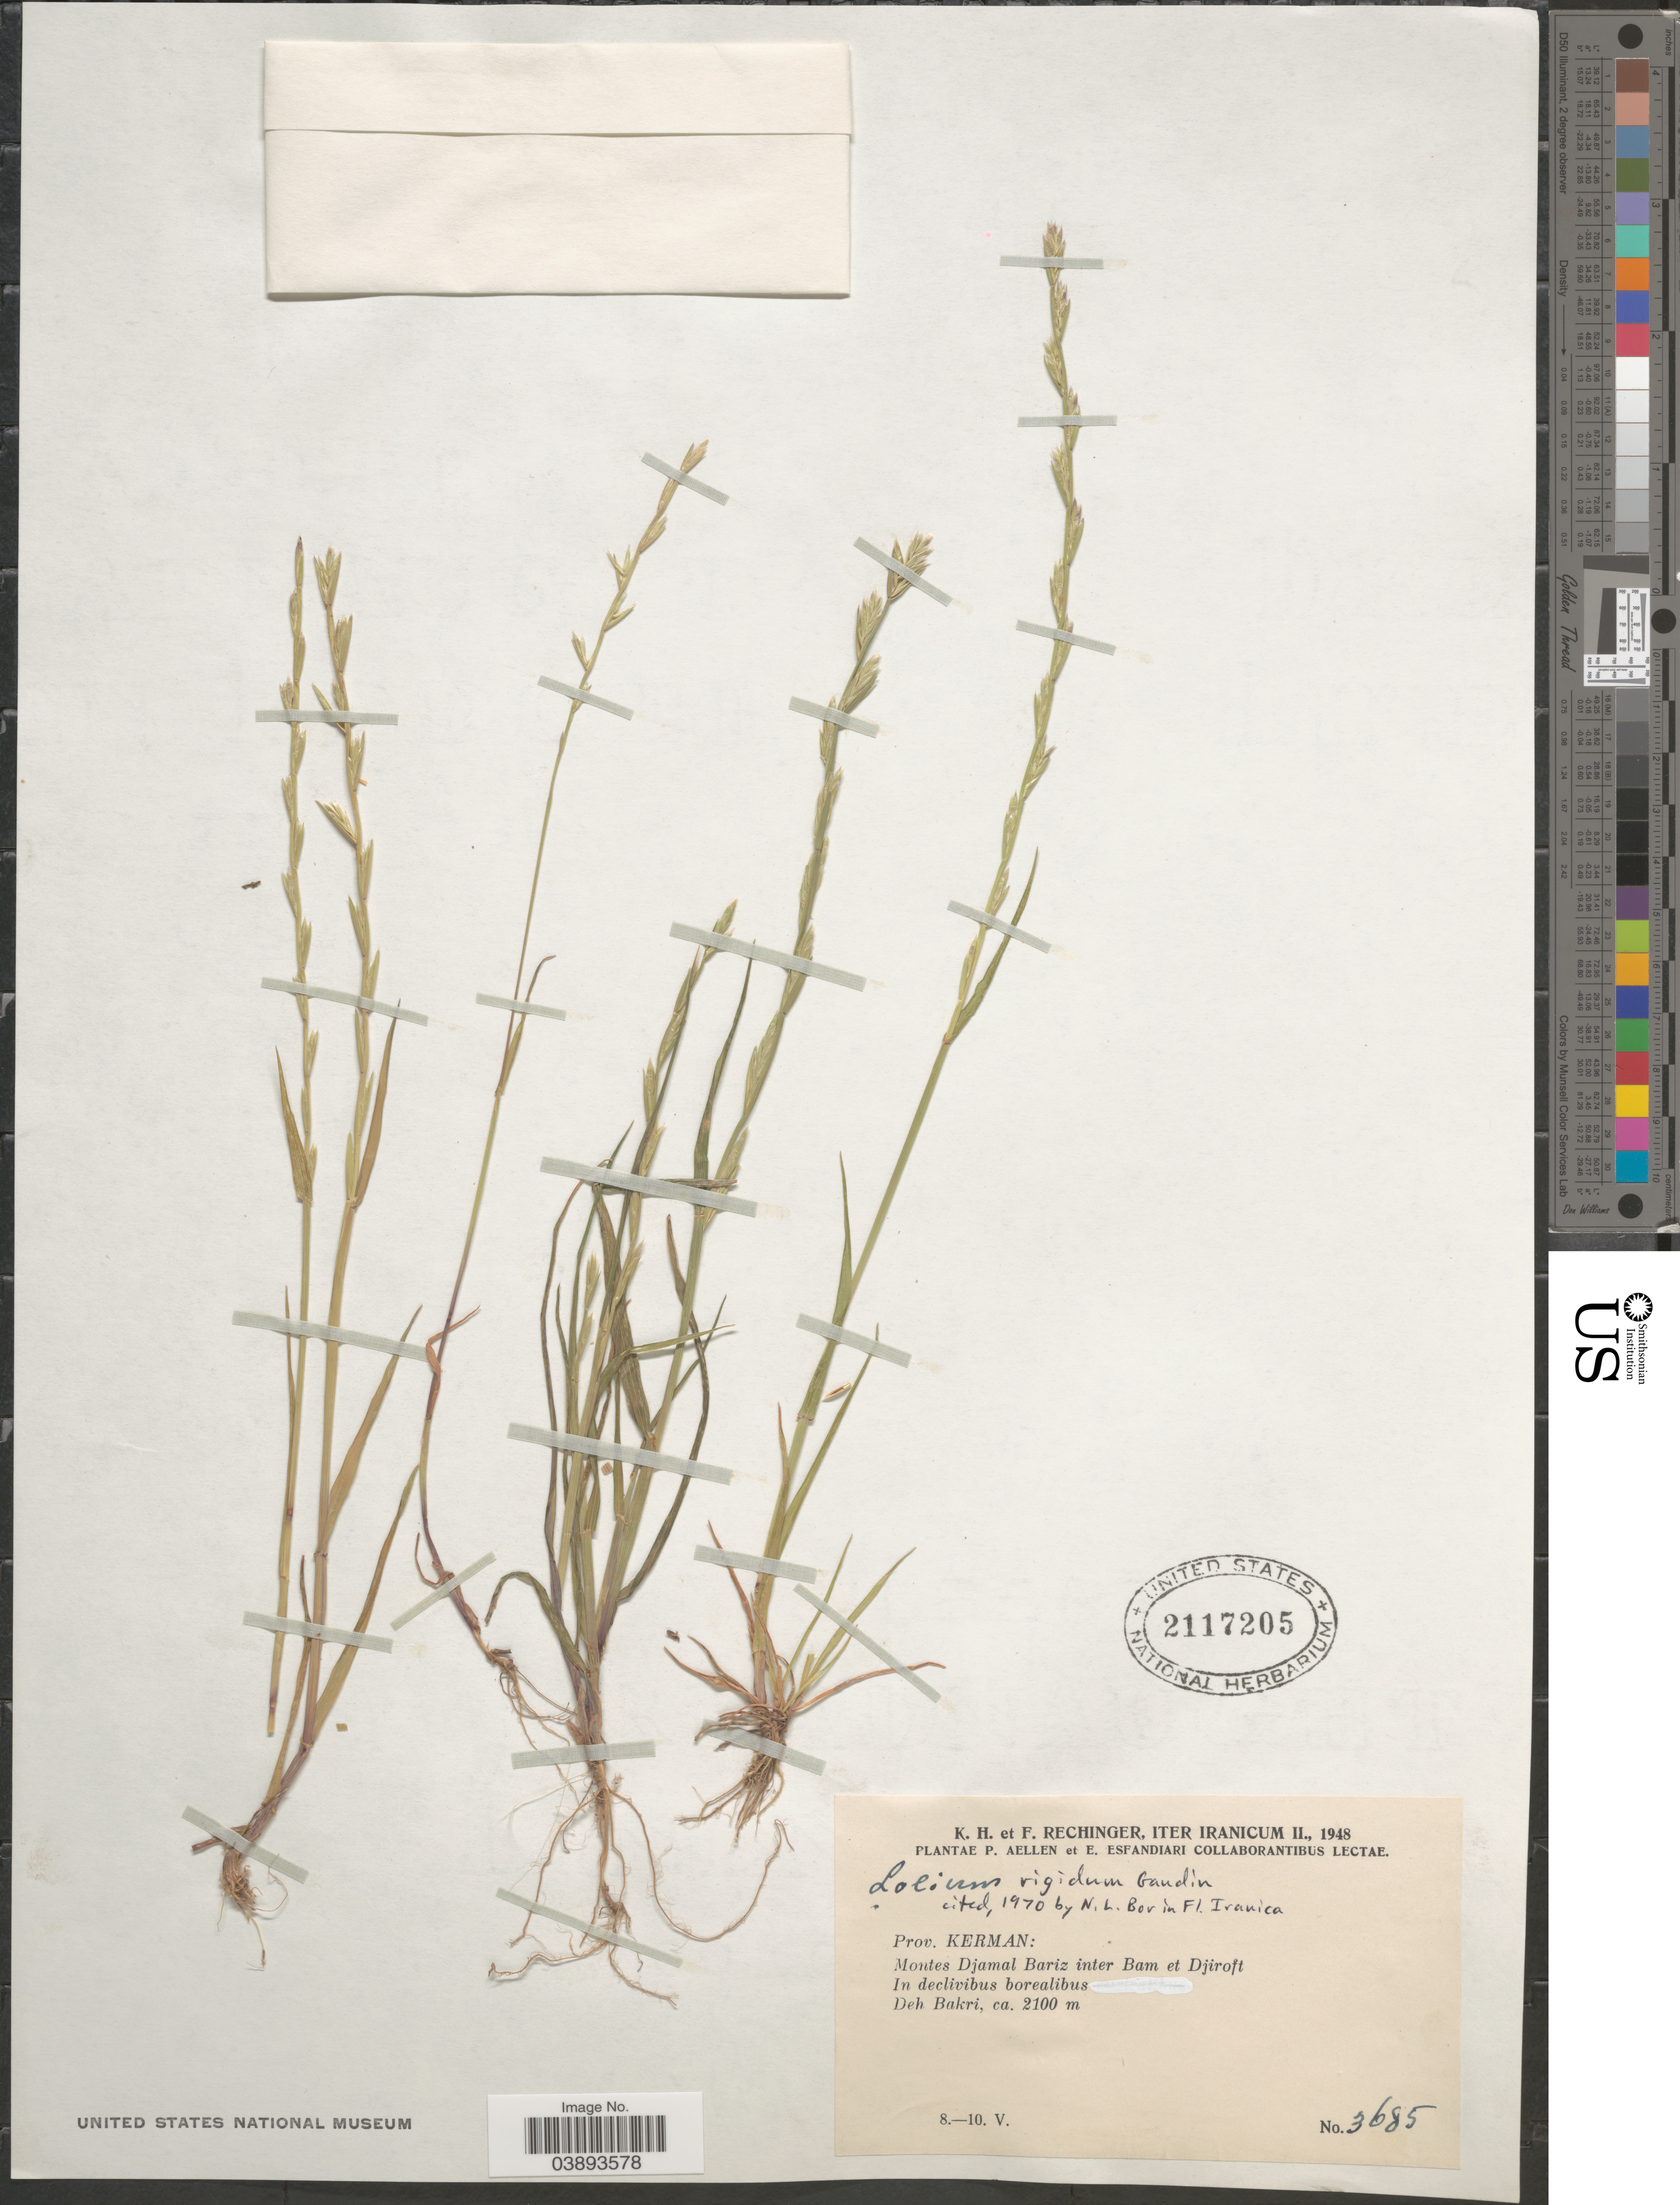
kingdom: Plantae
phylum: Tracheophyta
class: Liliopsida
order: Poales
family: Poaceae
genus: Lolium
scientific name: Lolium rigidum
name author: Gaudin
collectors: K. H. Rechinger & F. Rechinger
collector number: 3685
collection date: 1948-05-08/1948-05-10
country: Iran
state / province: Kerman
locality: Iter Iranicum. Montes Djamal Bariz inter Bam et Djiroft. In declivibus borealibus. Deh Bakri.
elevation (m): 2100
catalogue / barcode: US 2117205